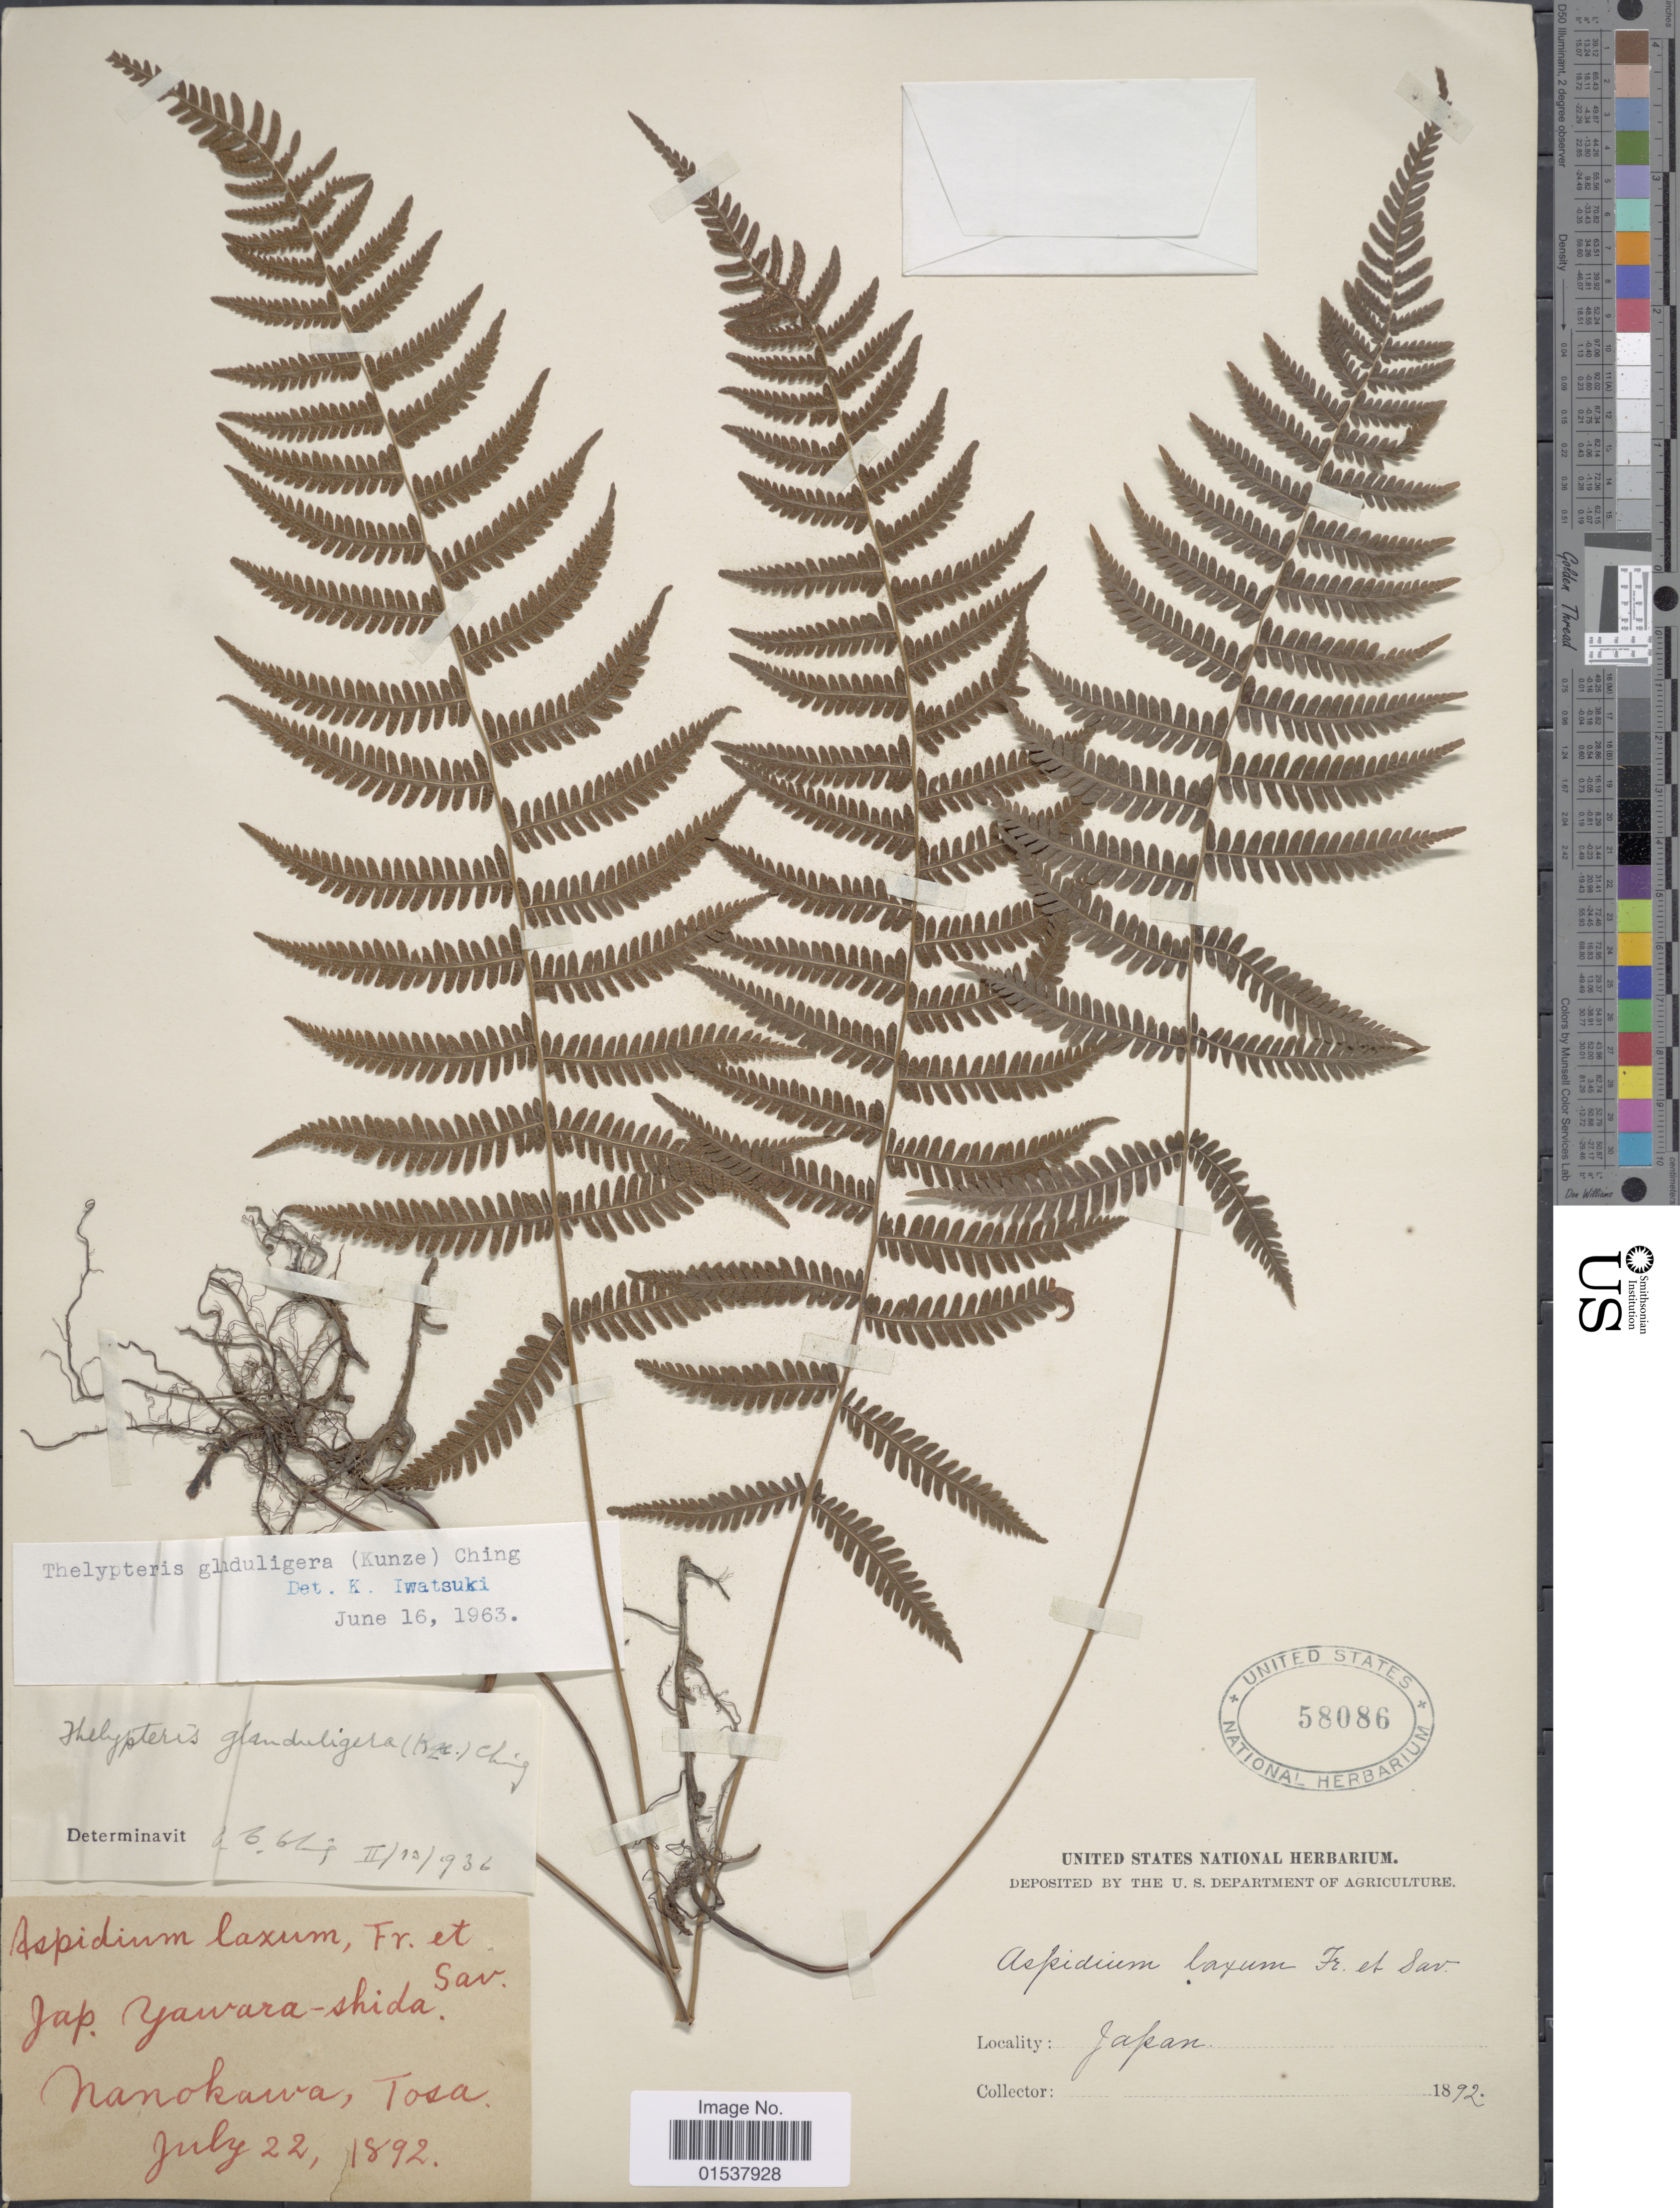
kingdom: Plantae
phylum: Tracheophyta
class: Polypodiopsida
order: Polypodiales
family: Thelypteridaceae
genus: Parathelypteris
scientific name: Parathelypteris glanduligera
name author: (Kunze) Ching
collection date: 1892-07-22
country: Japan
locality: Nanokawa, Tosa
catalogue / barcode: US 58086